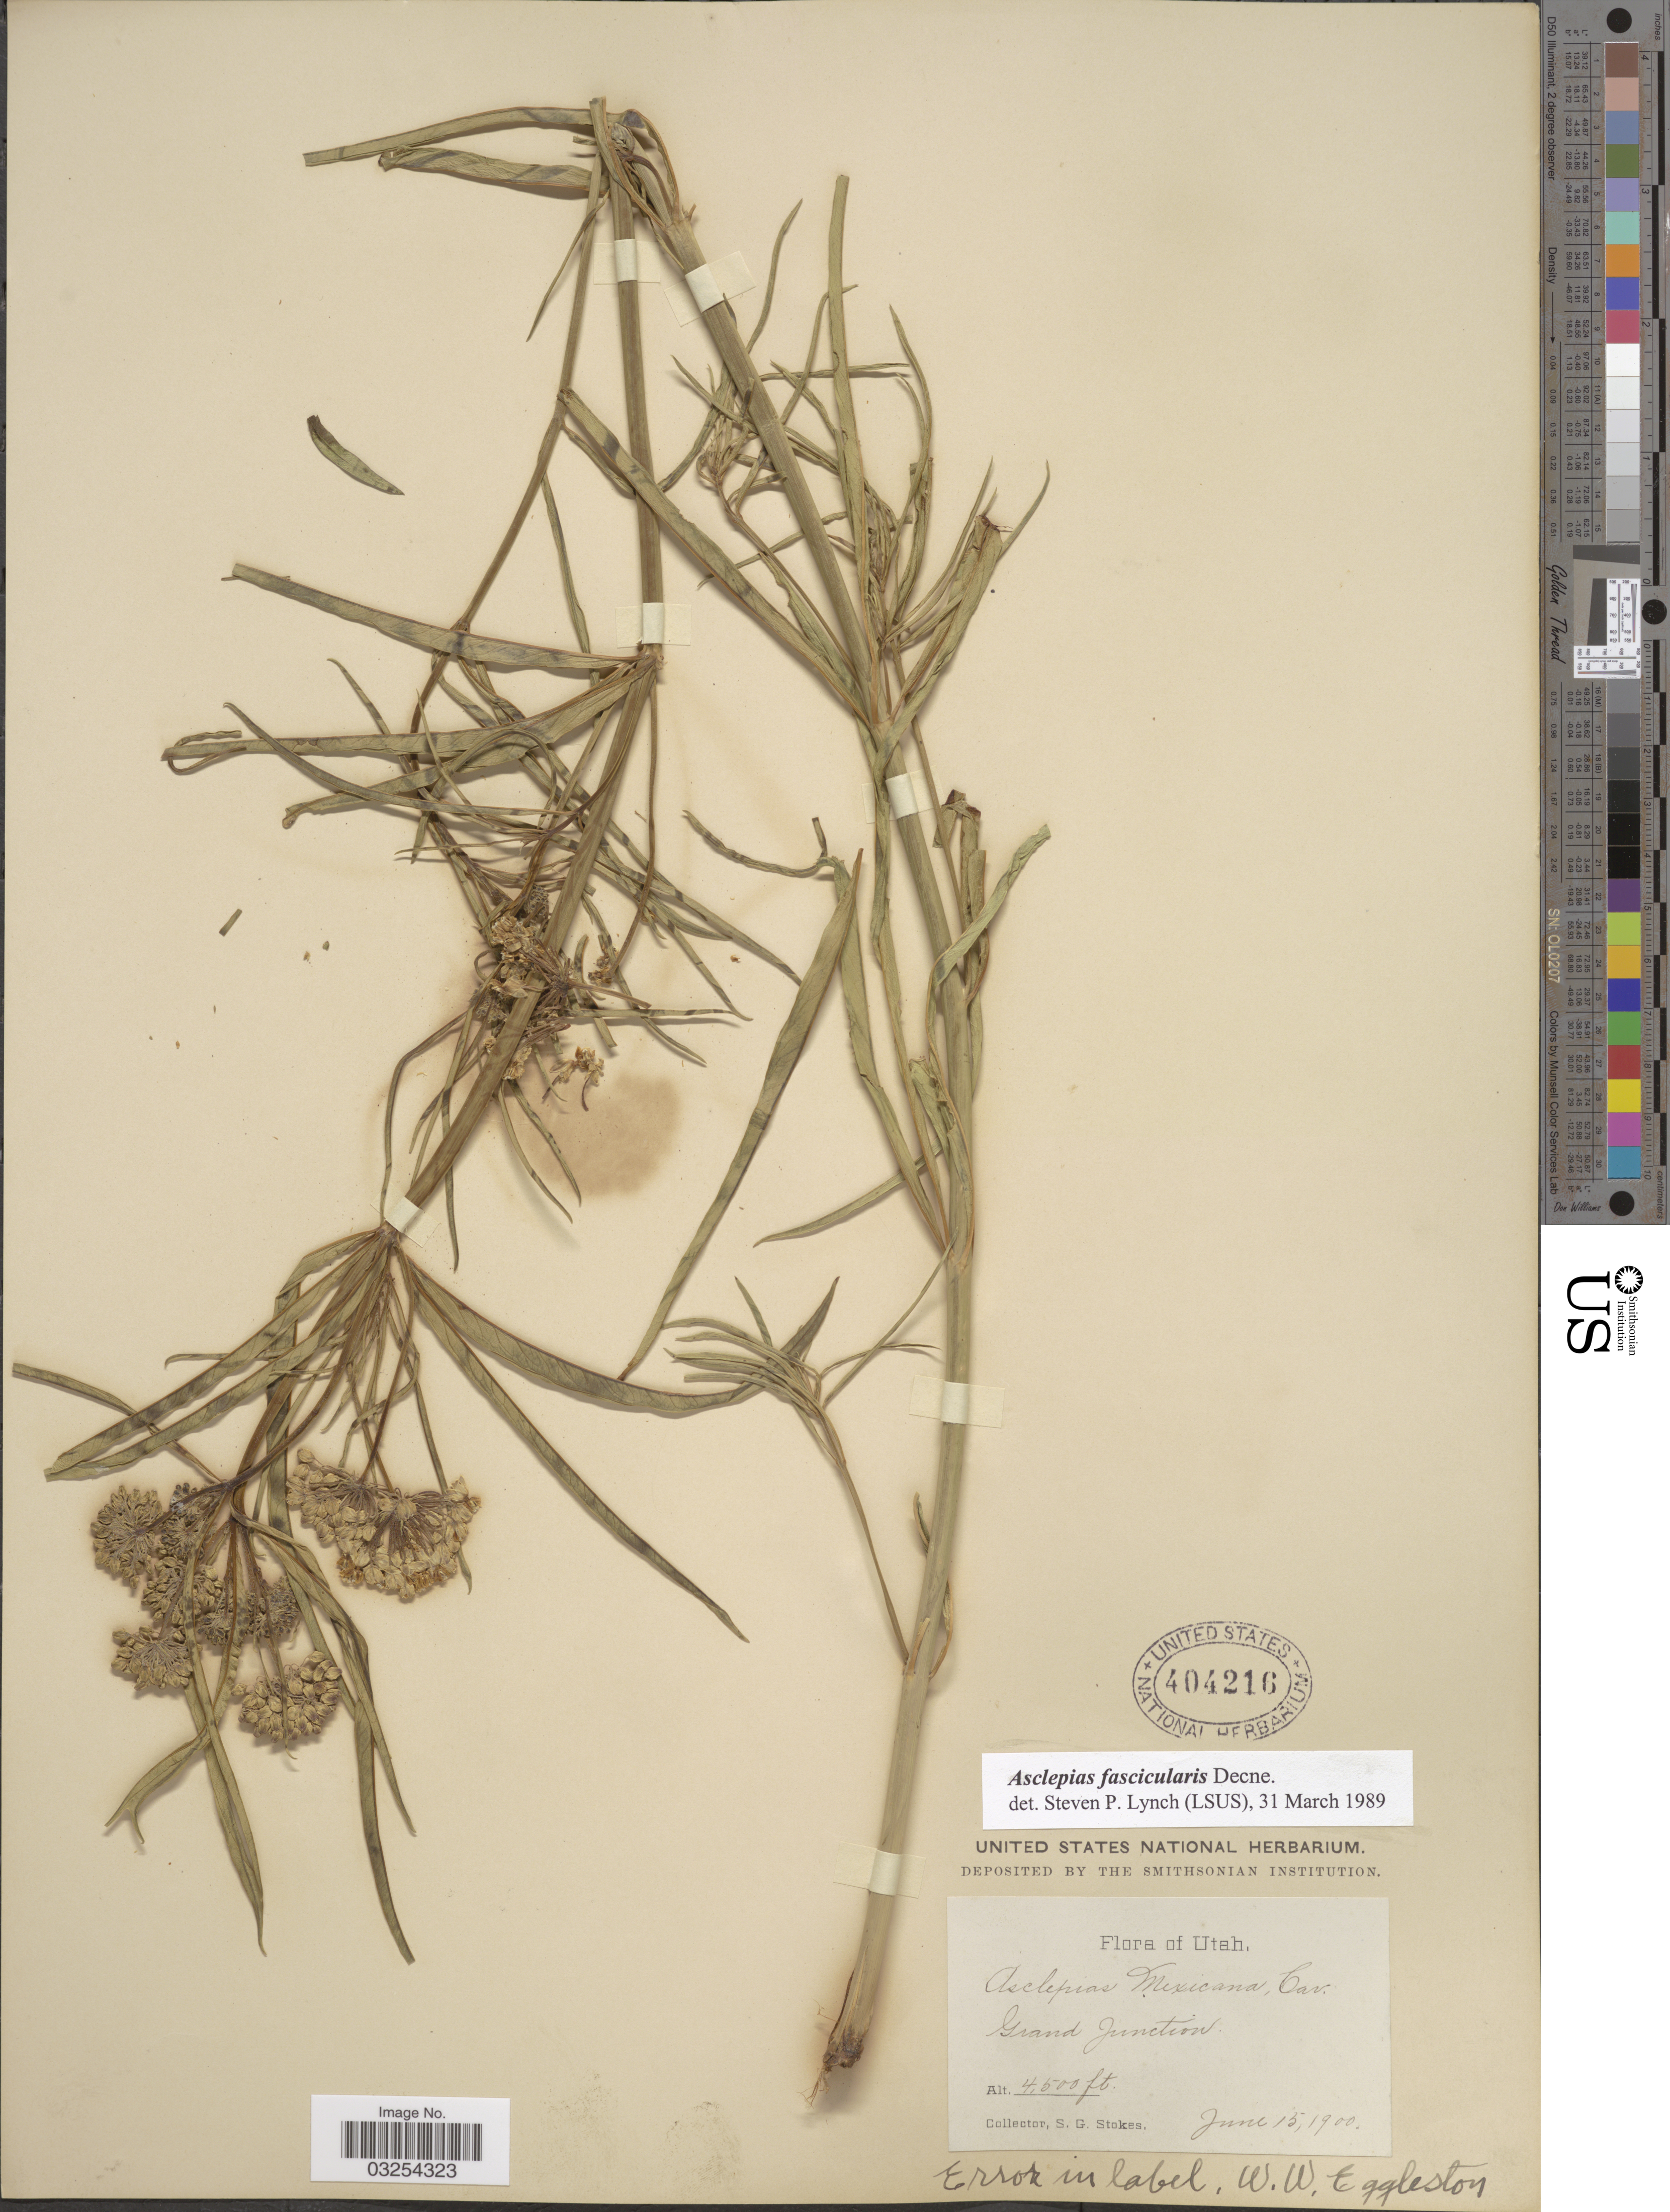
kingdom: Plantae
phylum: Tracheophyta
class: Magnoliopsida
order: Gentianales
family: Apocynaceae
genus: Asclepias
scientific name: Asclepias fascicularis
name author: Decne.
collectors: S. G. Stokes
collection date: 1900-06-15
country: United States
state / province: Utah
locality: Grand Junction.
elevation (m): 1372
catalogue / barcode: US 404216